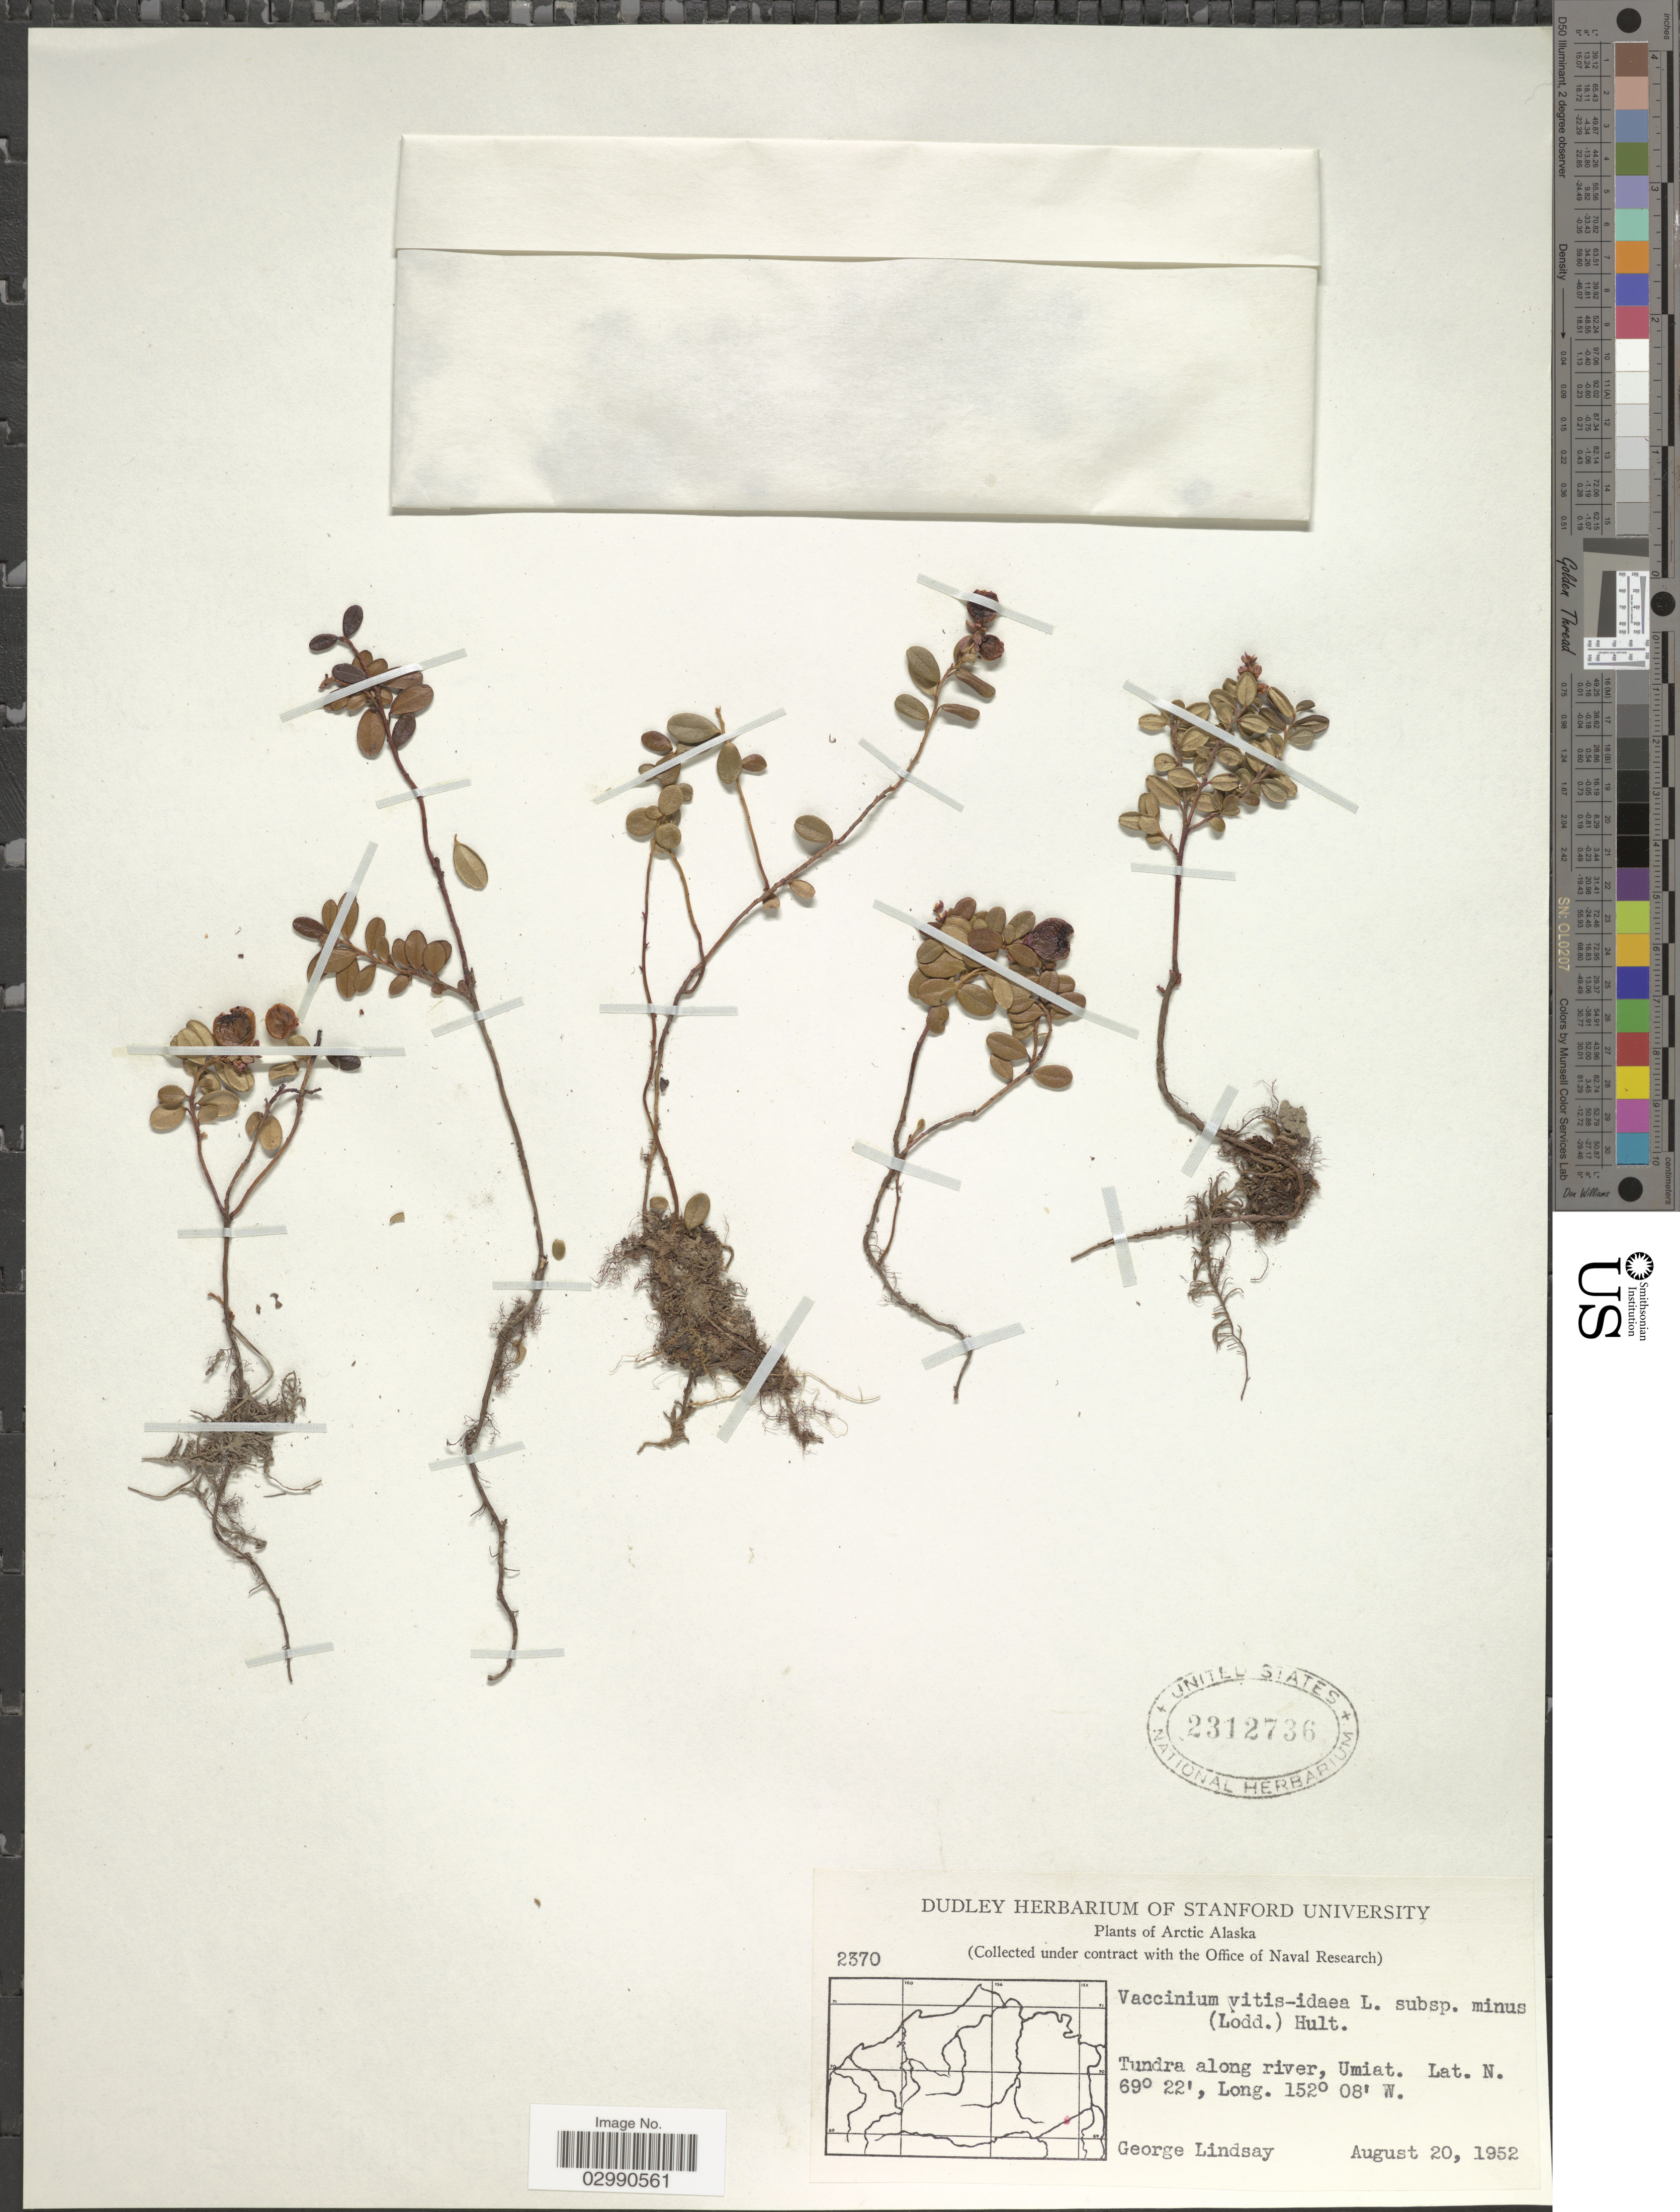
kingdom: Plantae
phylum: Tracheophyta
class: Magnoliopsida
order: Ericales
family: Ericaceae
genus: Vaccinium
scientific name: Vaccinium vitis-idaea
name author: L.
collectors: G. Lindsay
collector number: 2370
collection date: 1952-08-20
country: United States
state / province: Alaska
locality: Arctic Alaska. Tundra along river, Umiat.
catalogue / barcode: US 2312736